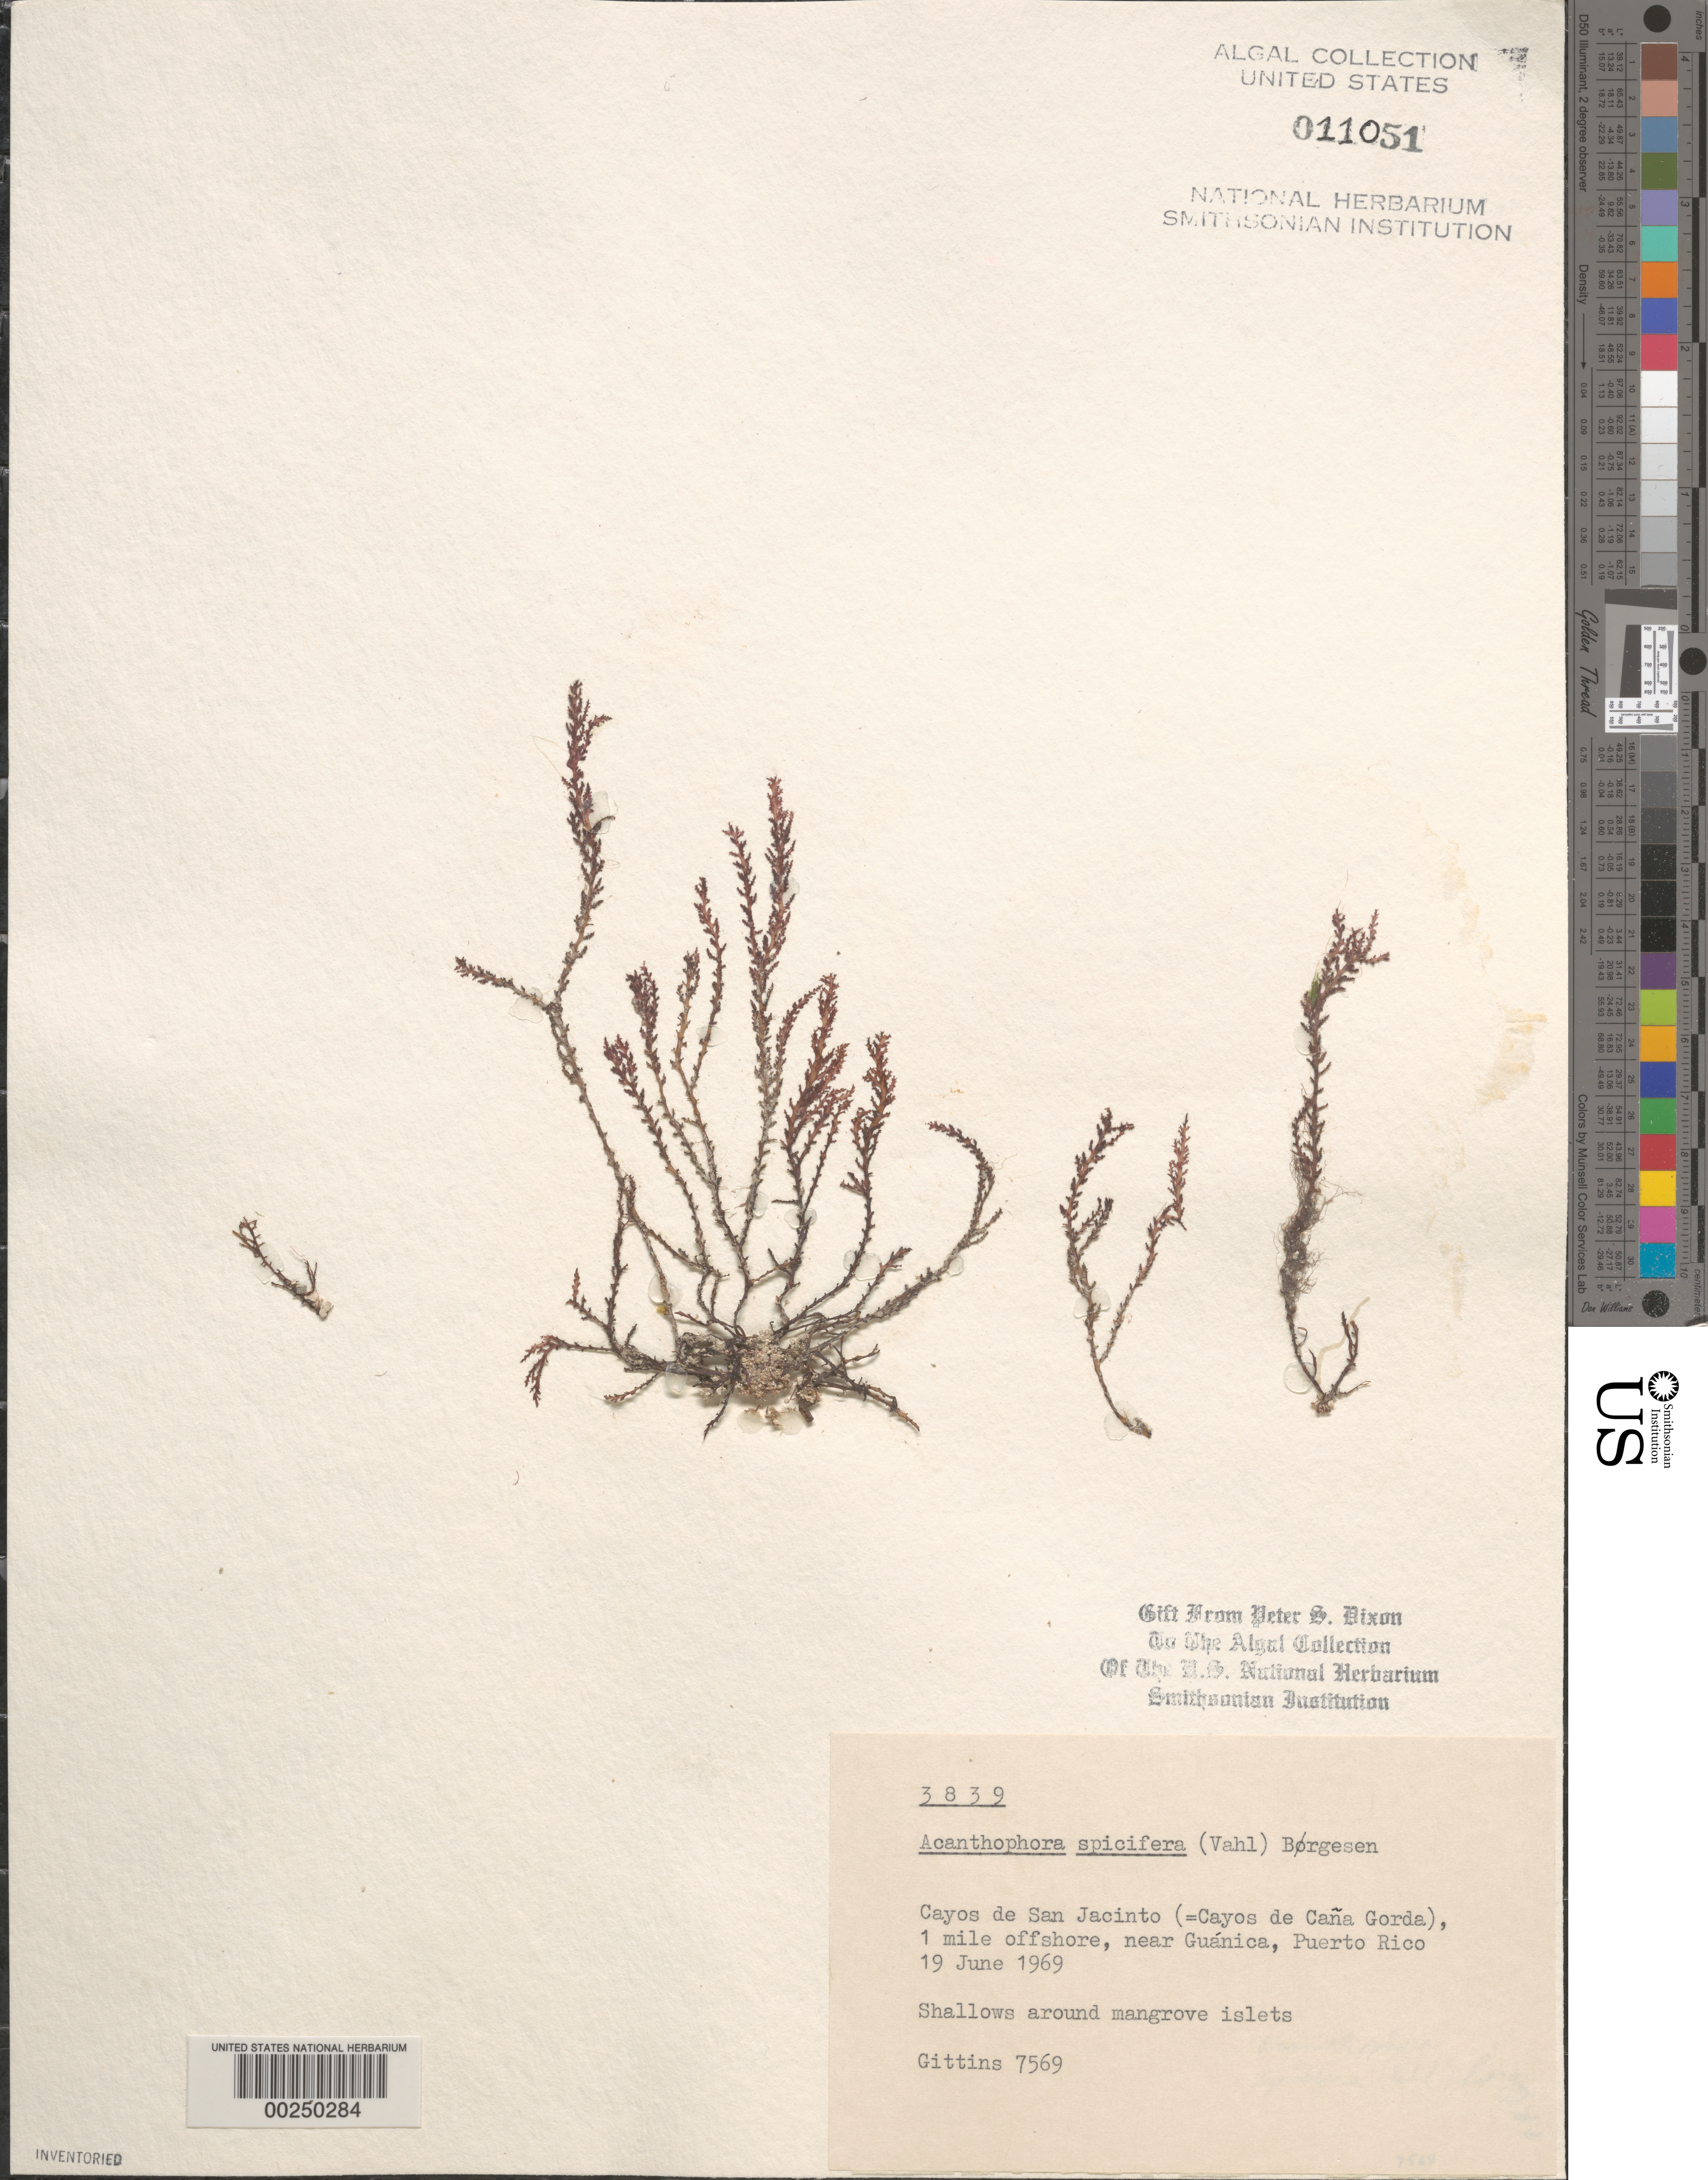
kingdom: Plantae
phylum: Rhodophyta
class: Florideophyceae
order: Ceramiales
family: Rhodomelaceae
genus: Acanthophora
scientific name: Acanthophora spicifera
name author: (Vahl) Børgesen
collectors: B. Gittins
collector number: BTG 7569 & PSD 3839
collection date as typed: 19 Jun 1969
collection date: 1969-06-19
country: Puerto Rico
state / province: Guanica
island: Cayos de San Jacinto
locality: Near Guanica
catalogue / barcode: US 11051